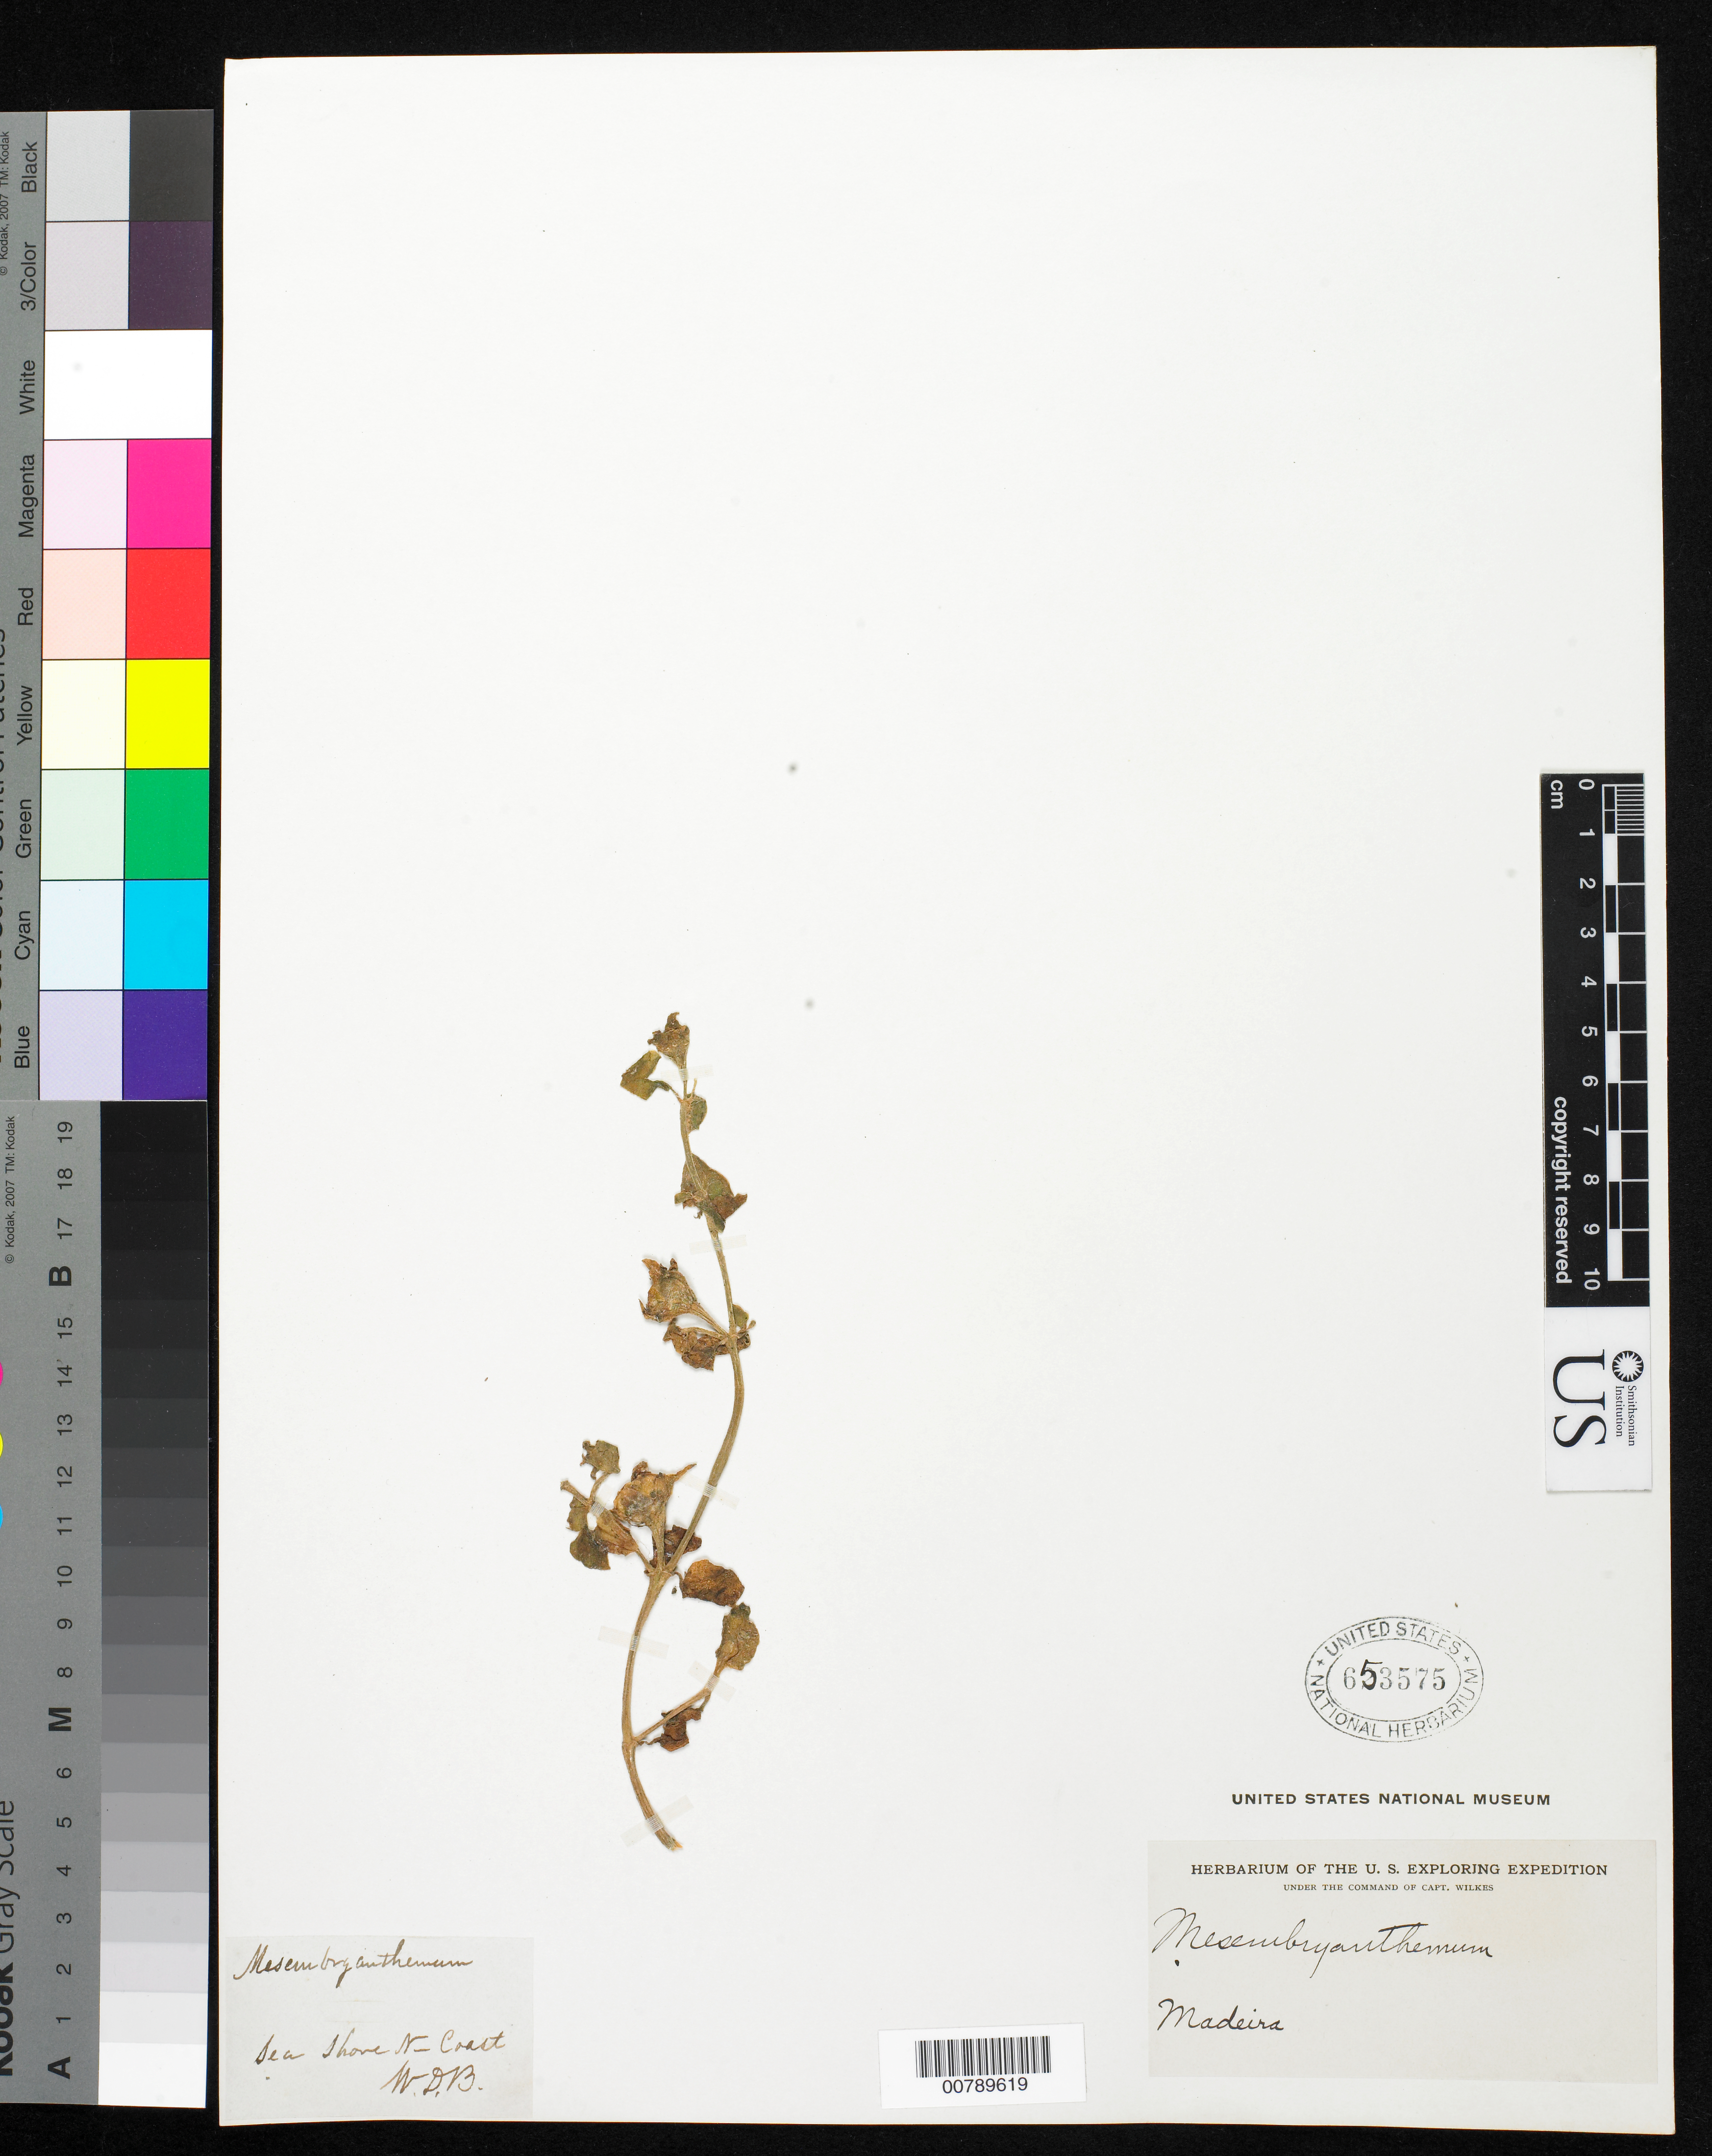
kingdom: Plantae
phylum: Tracheophyta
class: Magnoliopsida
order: Caryophyllales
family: Aizoaceae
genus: Mesembryanthemum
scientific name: Mesembryanthemum sp.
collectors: Wilkes Explor. Exped.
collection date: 1838/1842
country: Portugal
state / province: Madeira (Aut. Reg.)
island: Madeira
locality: Sea Shore N.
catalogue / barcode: US 653575